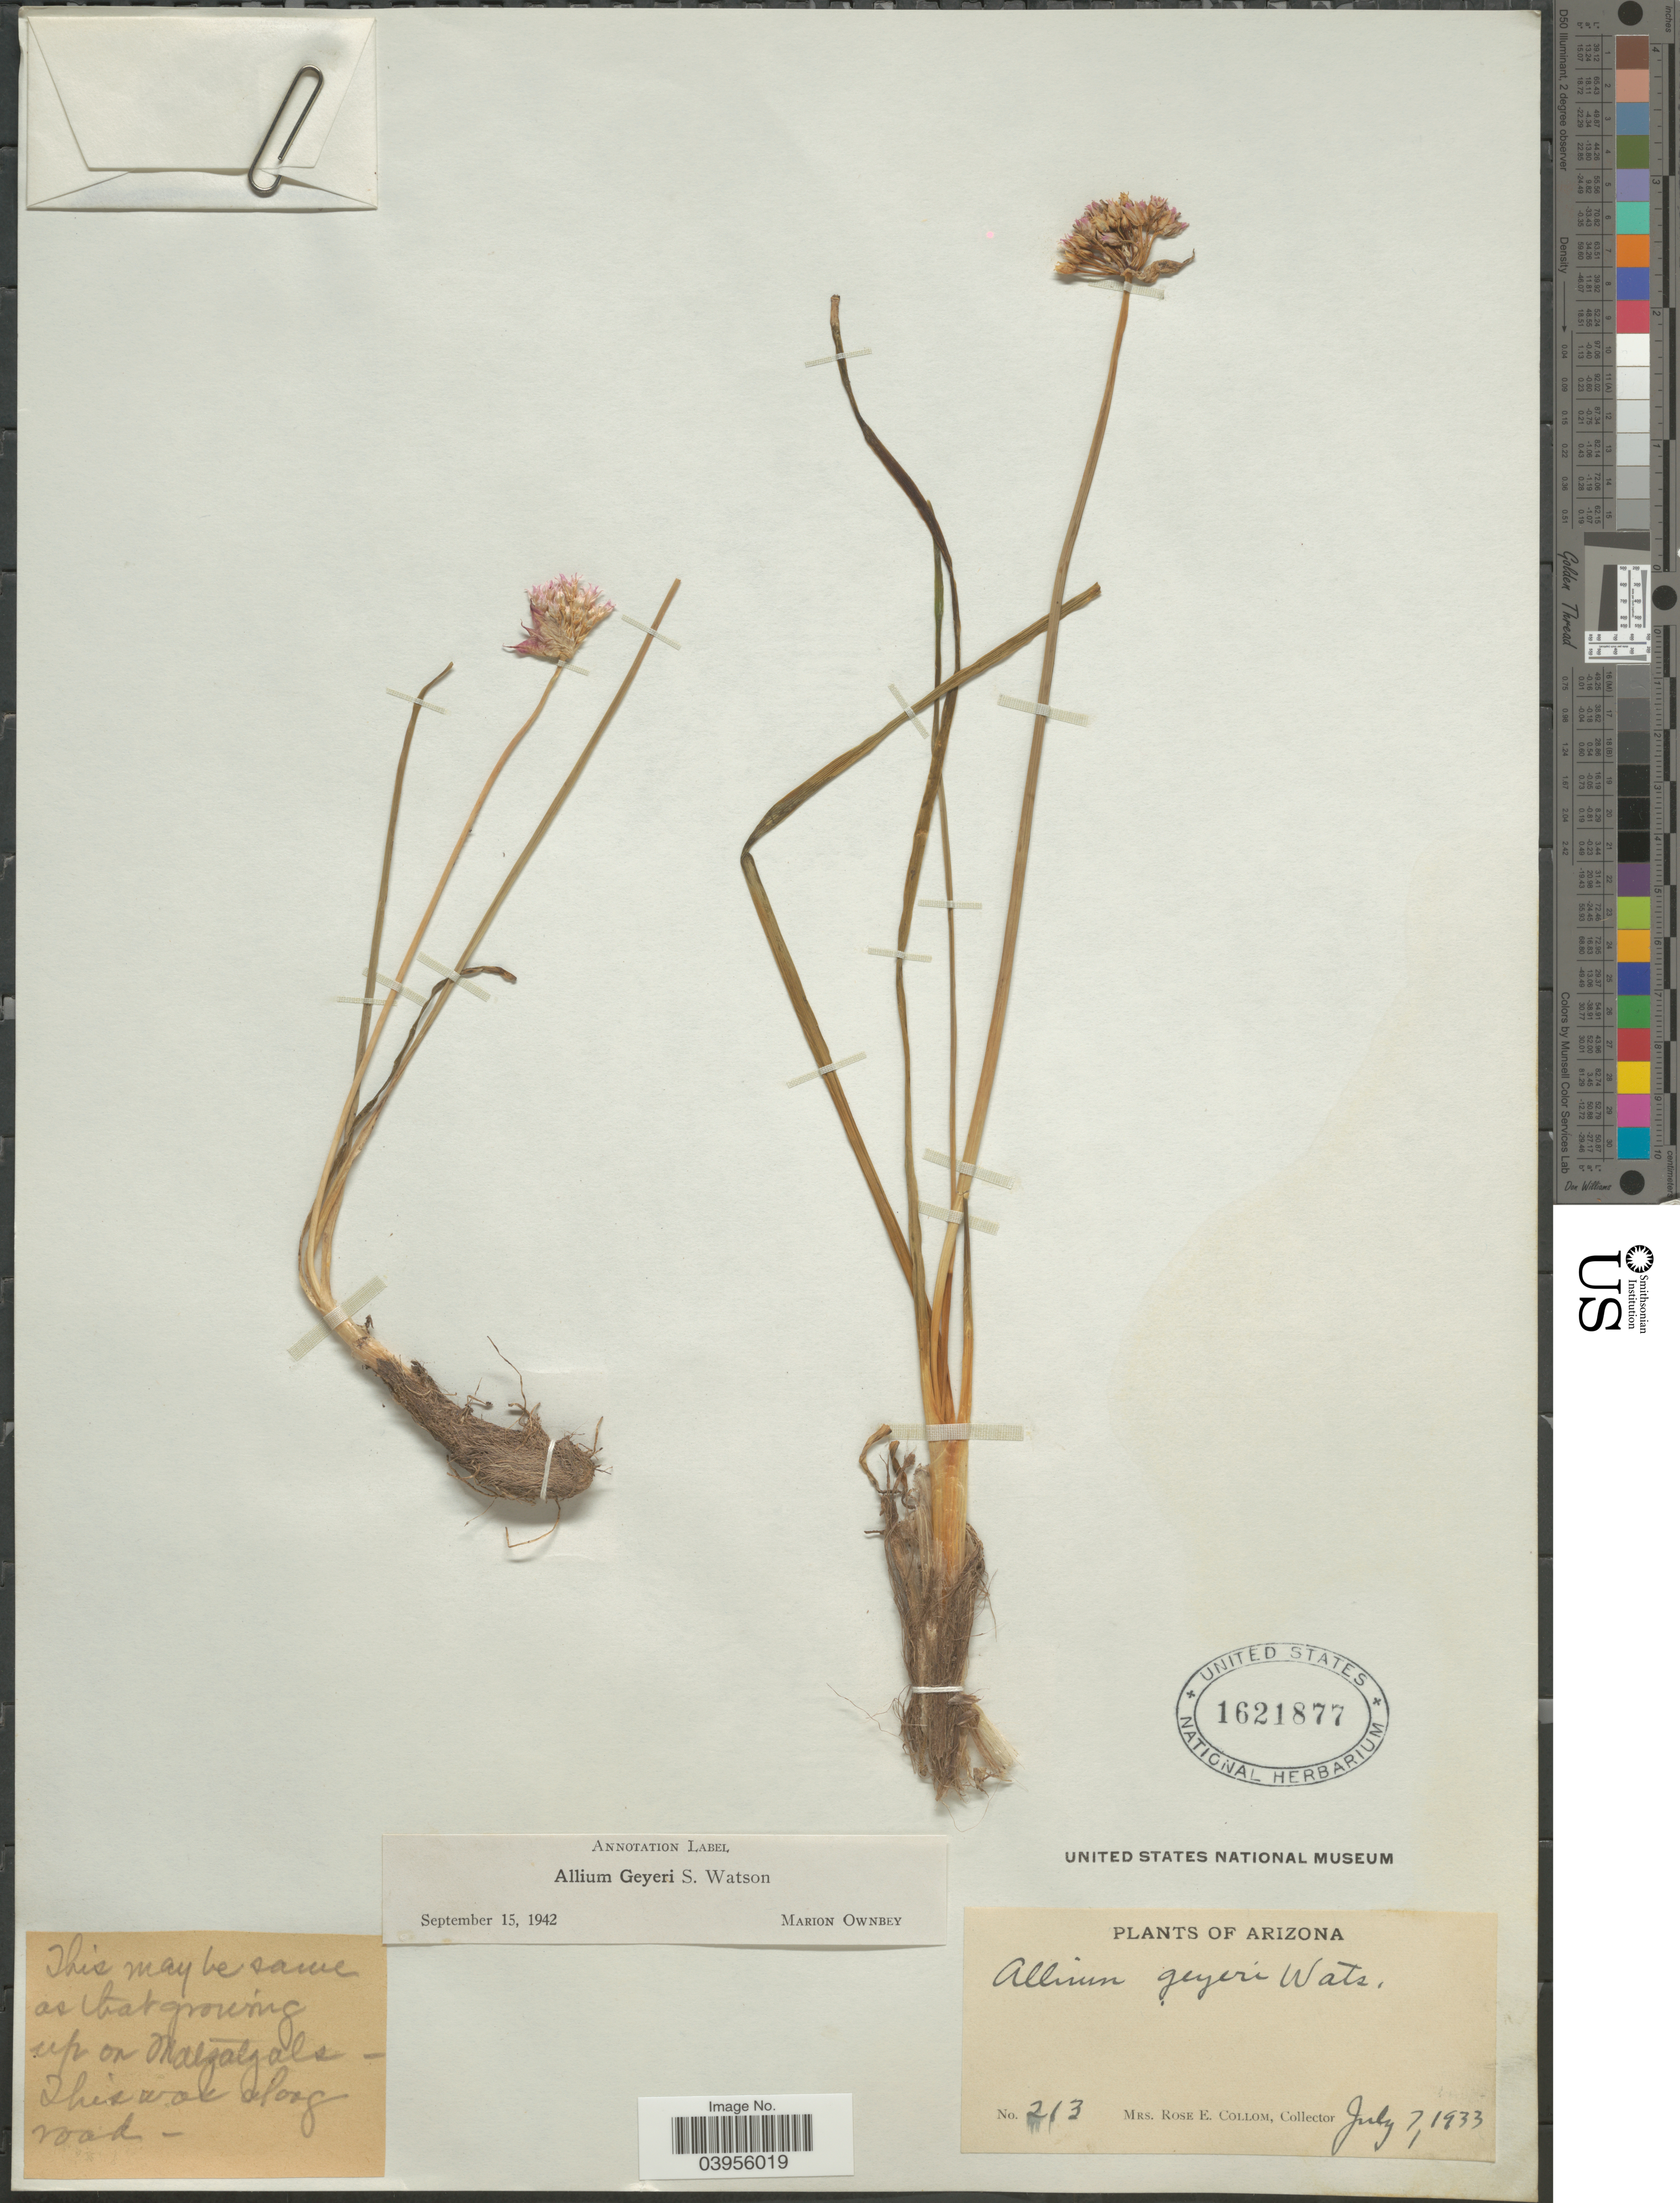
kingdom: Plantae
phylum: Tracheophyta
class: Liliopsida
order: Asparagales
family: Amaryllidaceae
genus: Allium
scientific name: Allium geyeri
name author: S. Watson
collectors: R. E. Collom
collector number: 213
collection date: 1933-07-07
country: United States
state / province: Arizona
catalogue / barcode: US 1621877